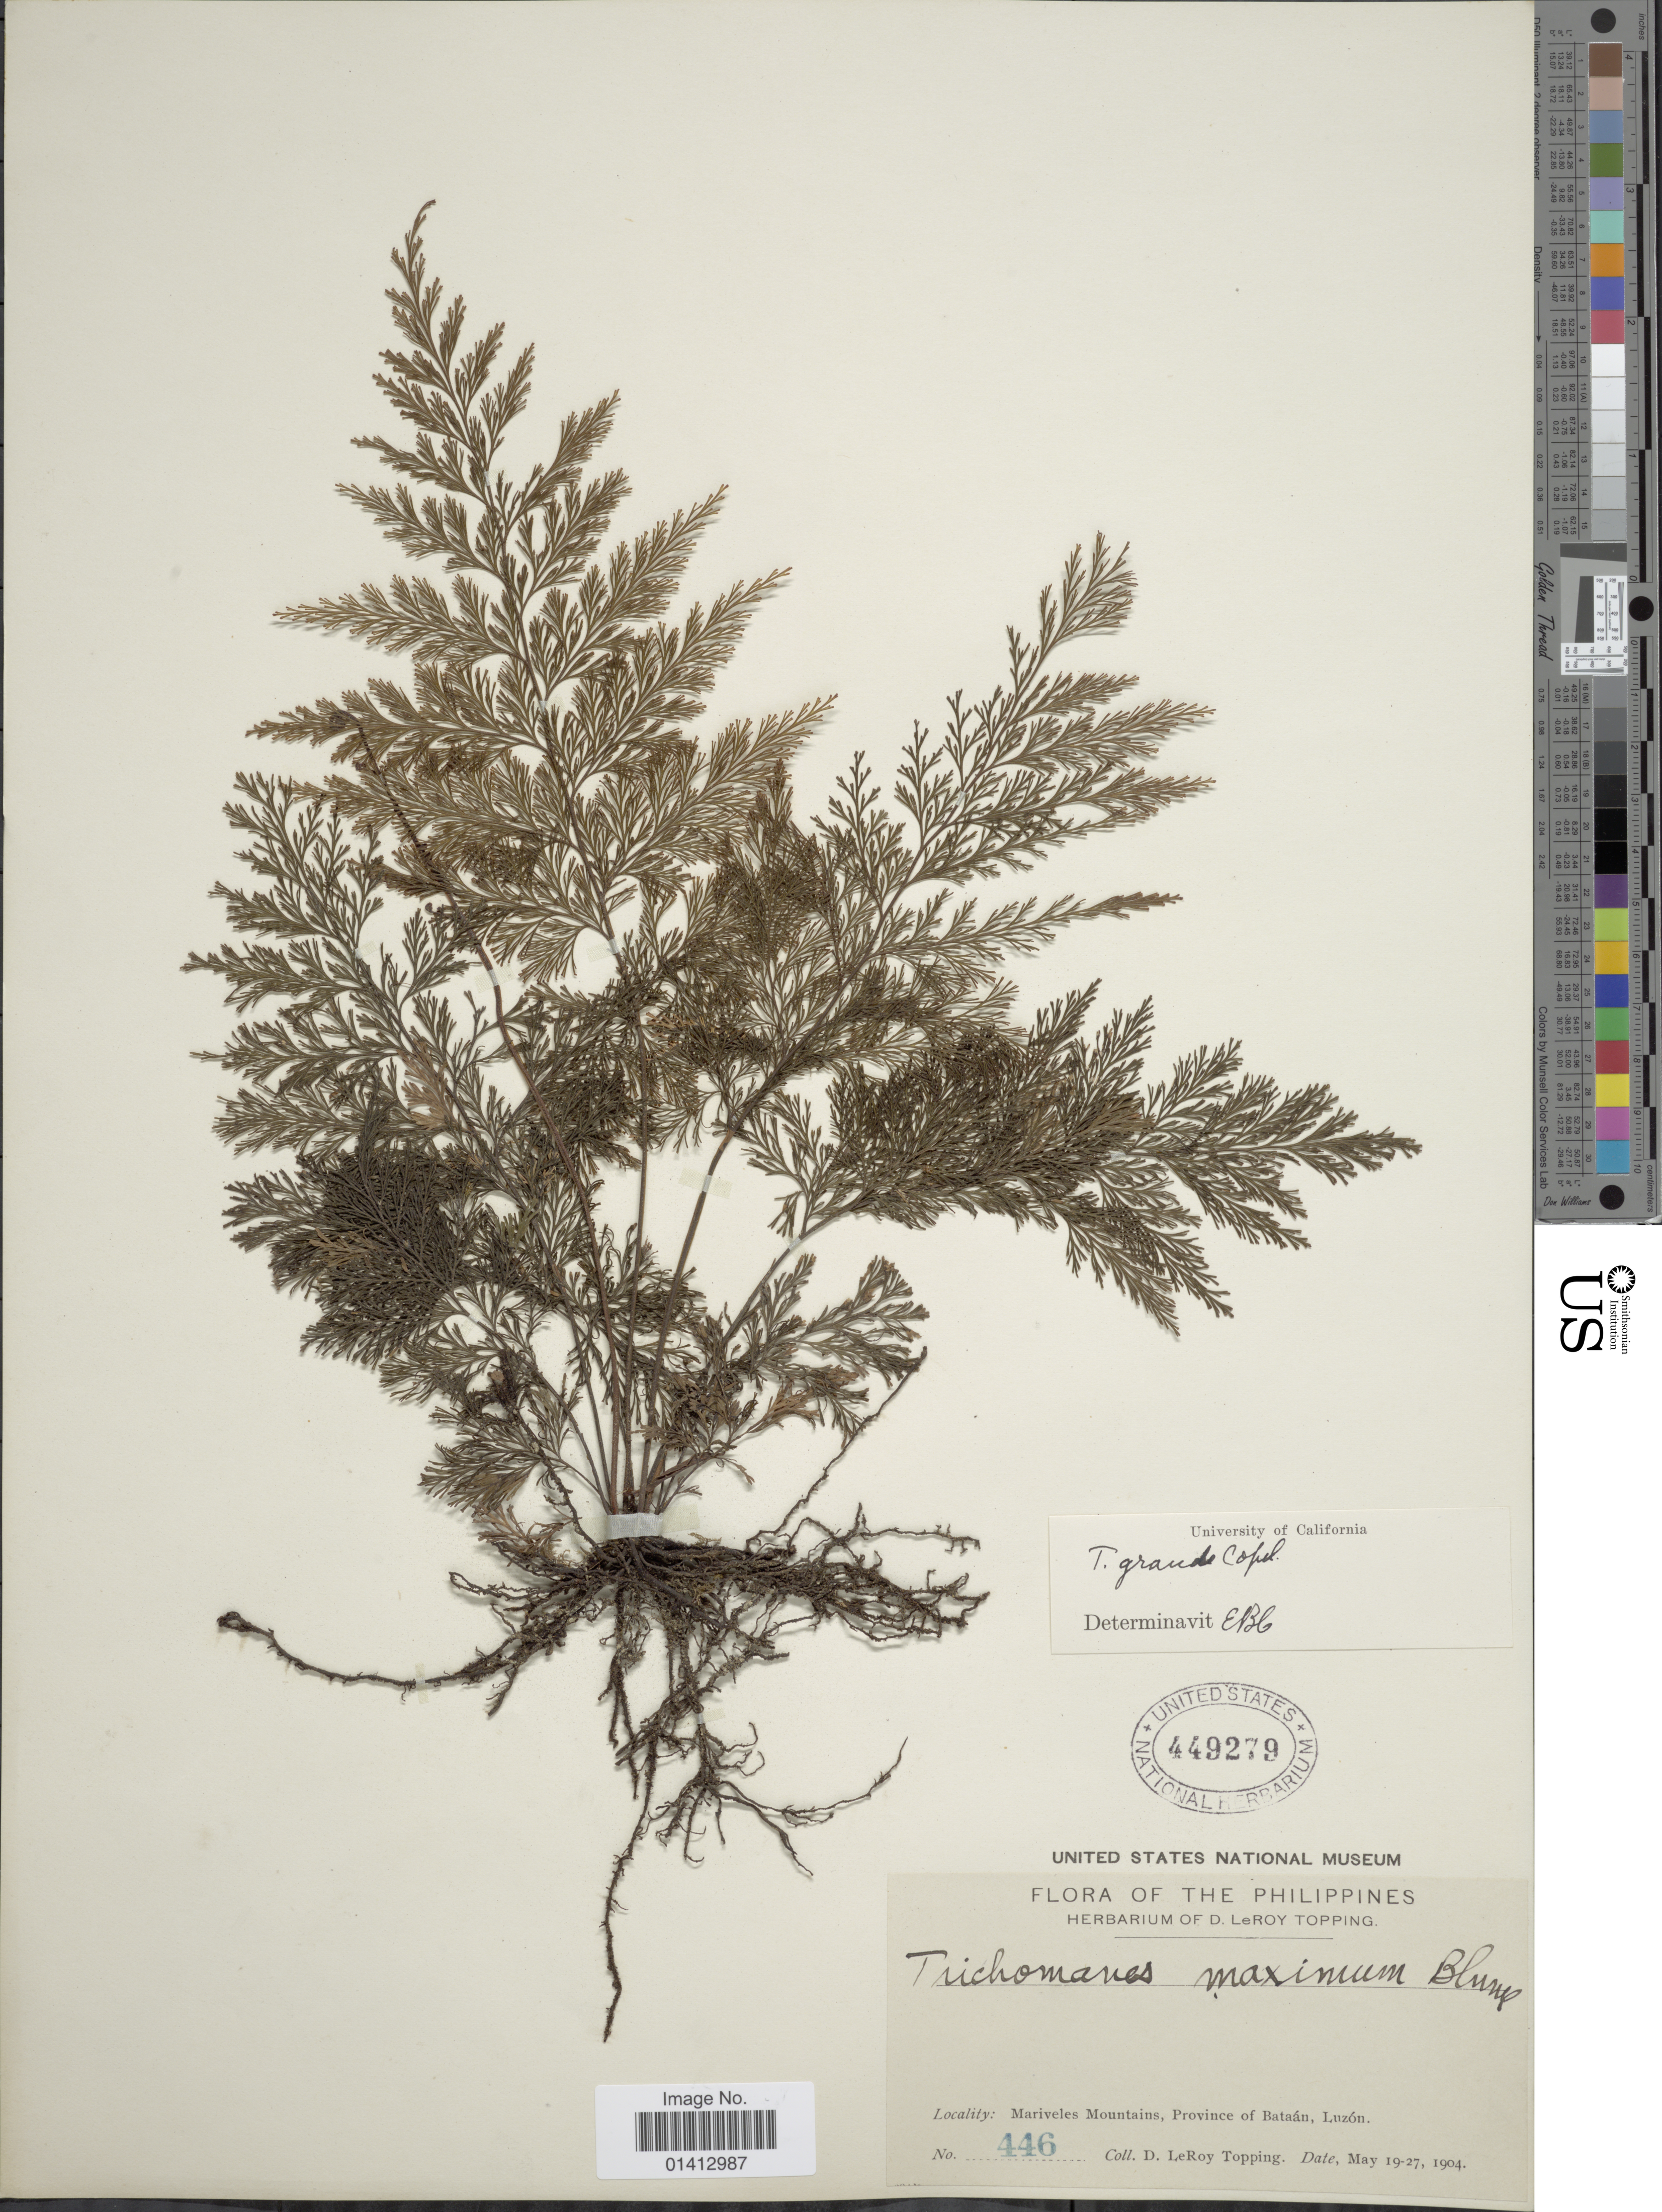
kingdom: Plantae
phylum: Tracheophyta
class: Polypodiopsida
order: Hymenophyllales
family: Hymenophyllaceae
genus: Crepidomanes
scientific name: Crepidomanes grande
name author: (Copel.) Ebihara & K. Iwats.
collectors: D. L. Topping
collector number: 446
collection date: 1904-05-19/1904-05-27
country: Philippines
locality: Mariveles Mountains, Province of Bataan, Luzon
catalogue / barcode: US 449279